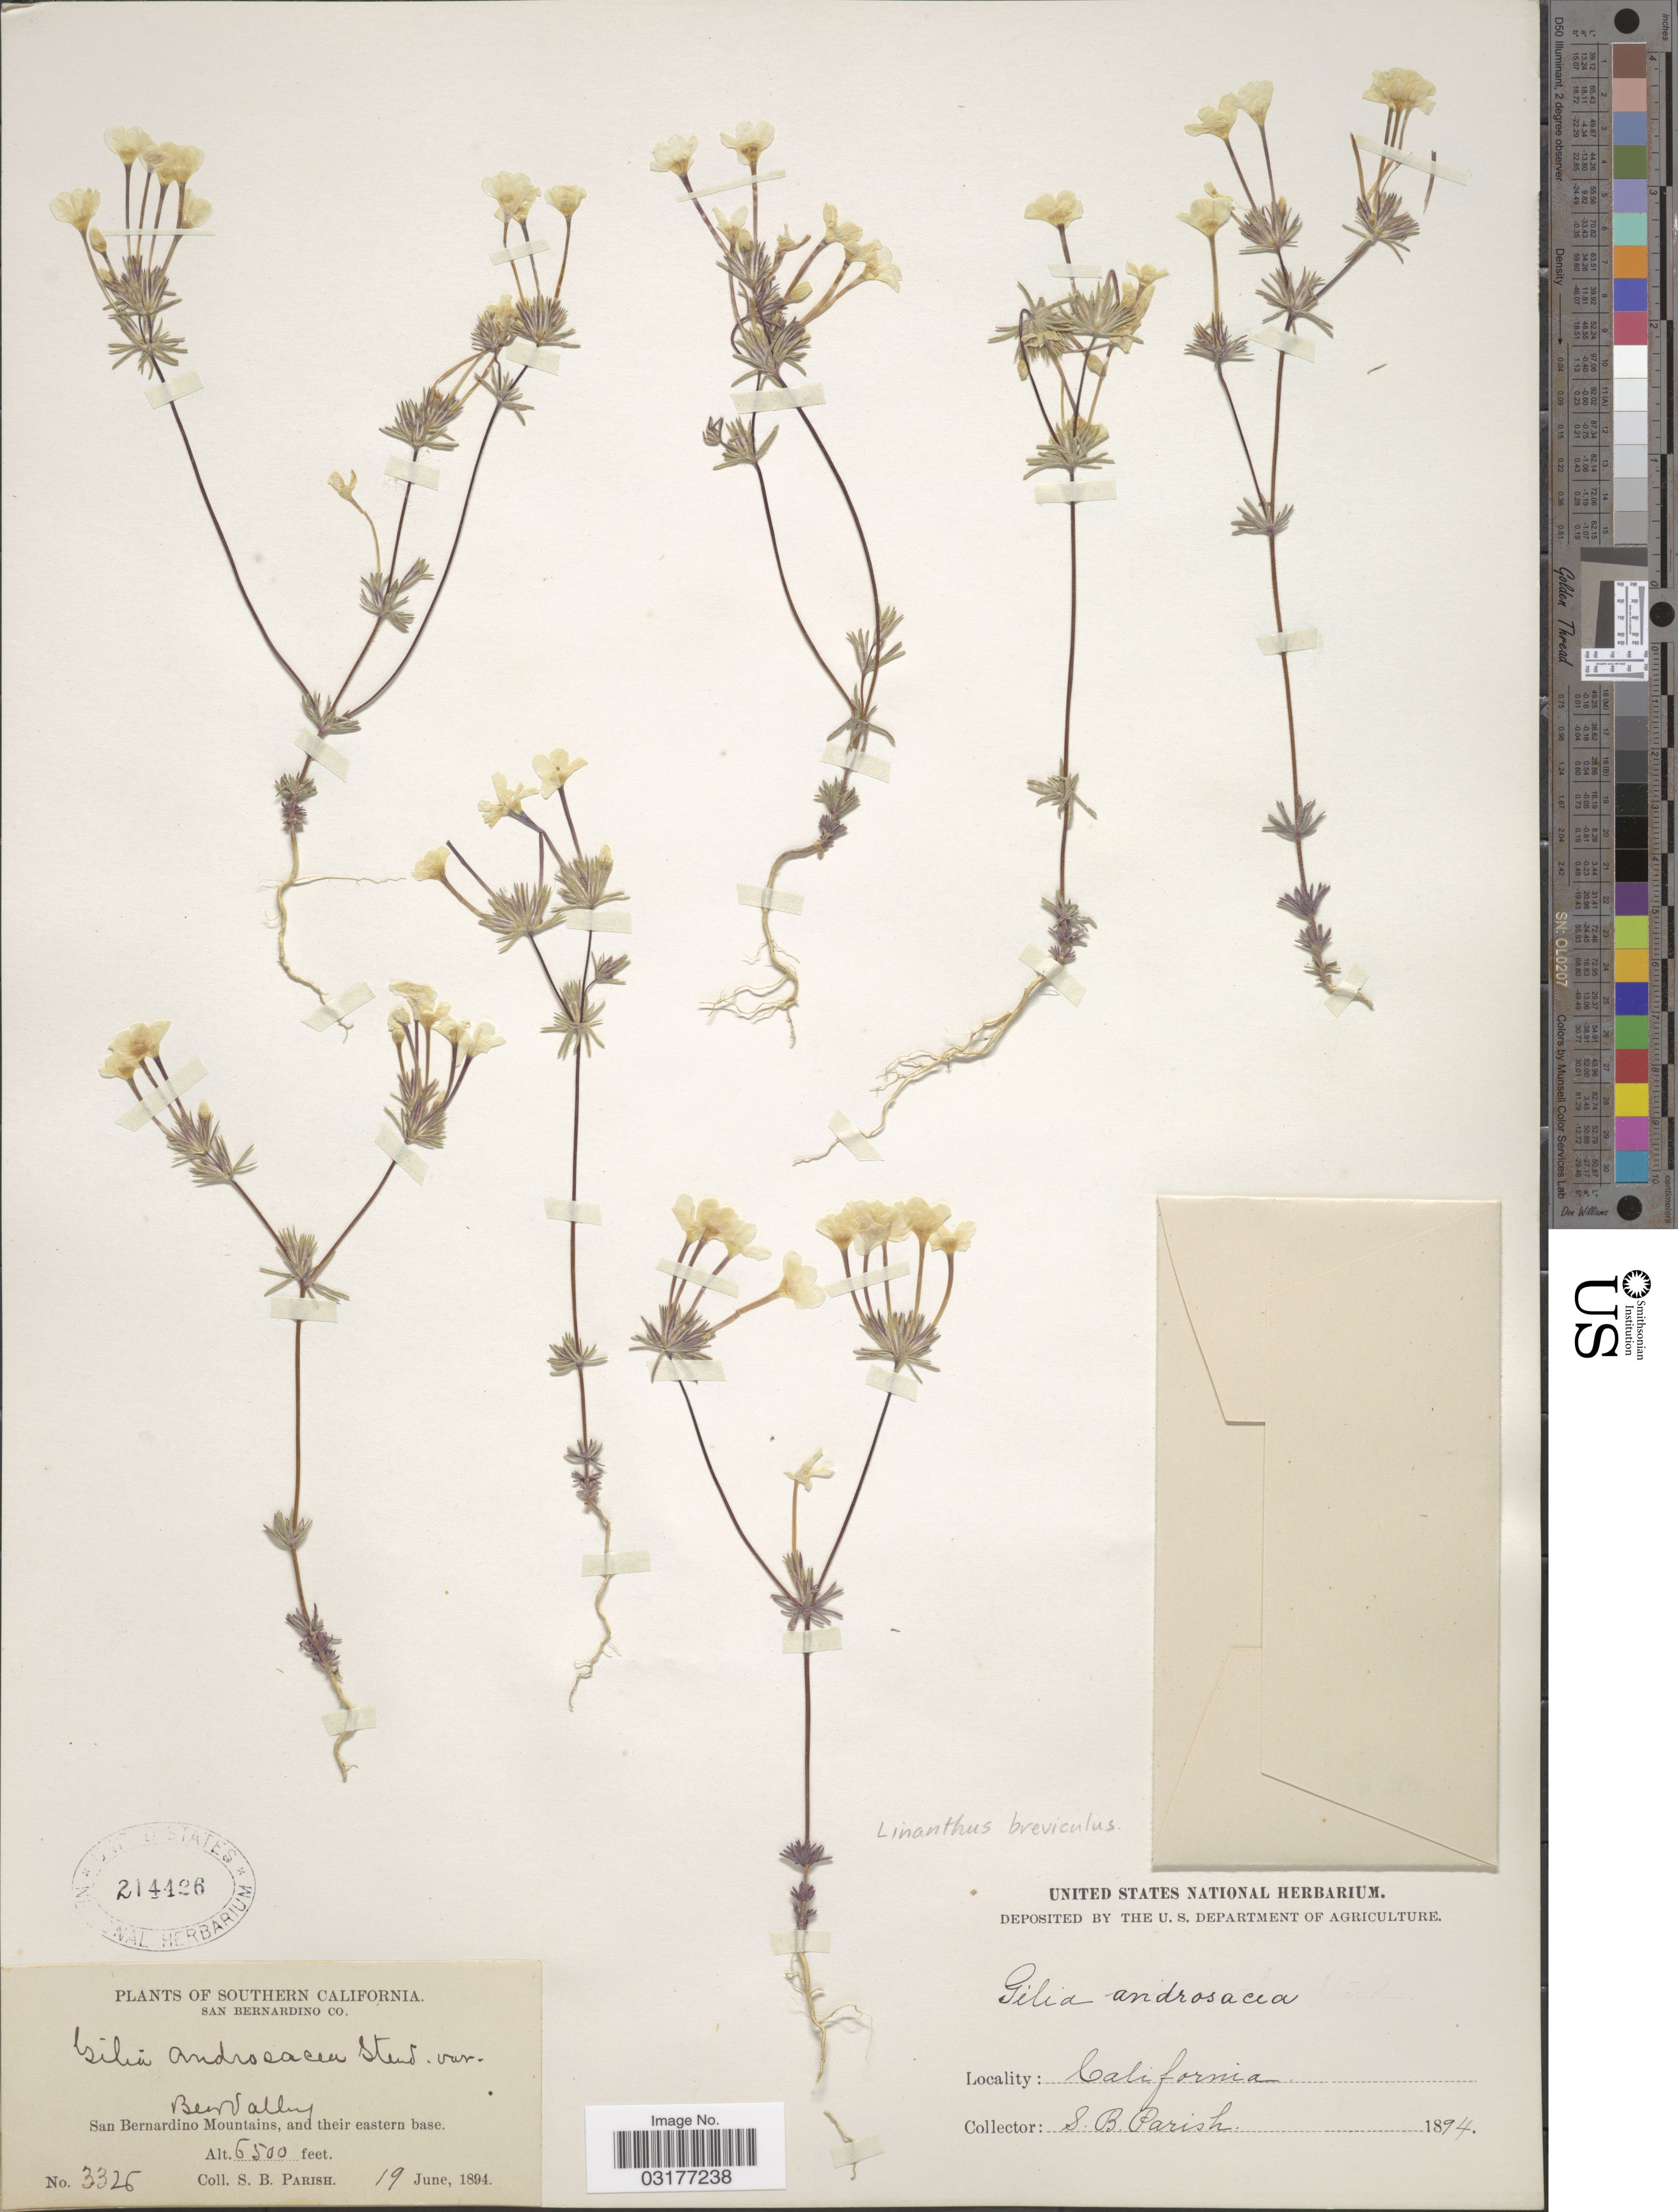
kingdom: Plantae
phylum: Tracheophyta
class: Magnoliopsida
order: Ericales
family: Polemoniaceae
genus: Leptosiphon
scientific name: Leptosiphon breviculus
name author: (A. Gray) J.M. Porter & L.A. Johnson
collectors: S. B. Parish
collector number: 3326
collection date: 1894-06-19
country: United States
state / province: California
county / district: San Bernardino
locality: Southern California. San Bernardino Co. Bear Valley. San Bernardino Mountains, and their eastern base.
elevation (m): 1981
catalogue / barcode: US 214426